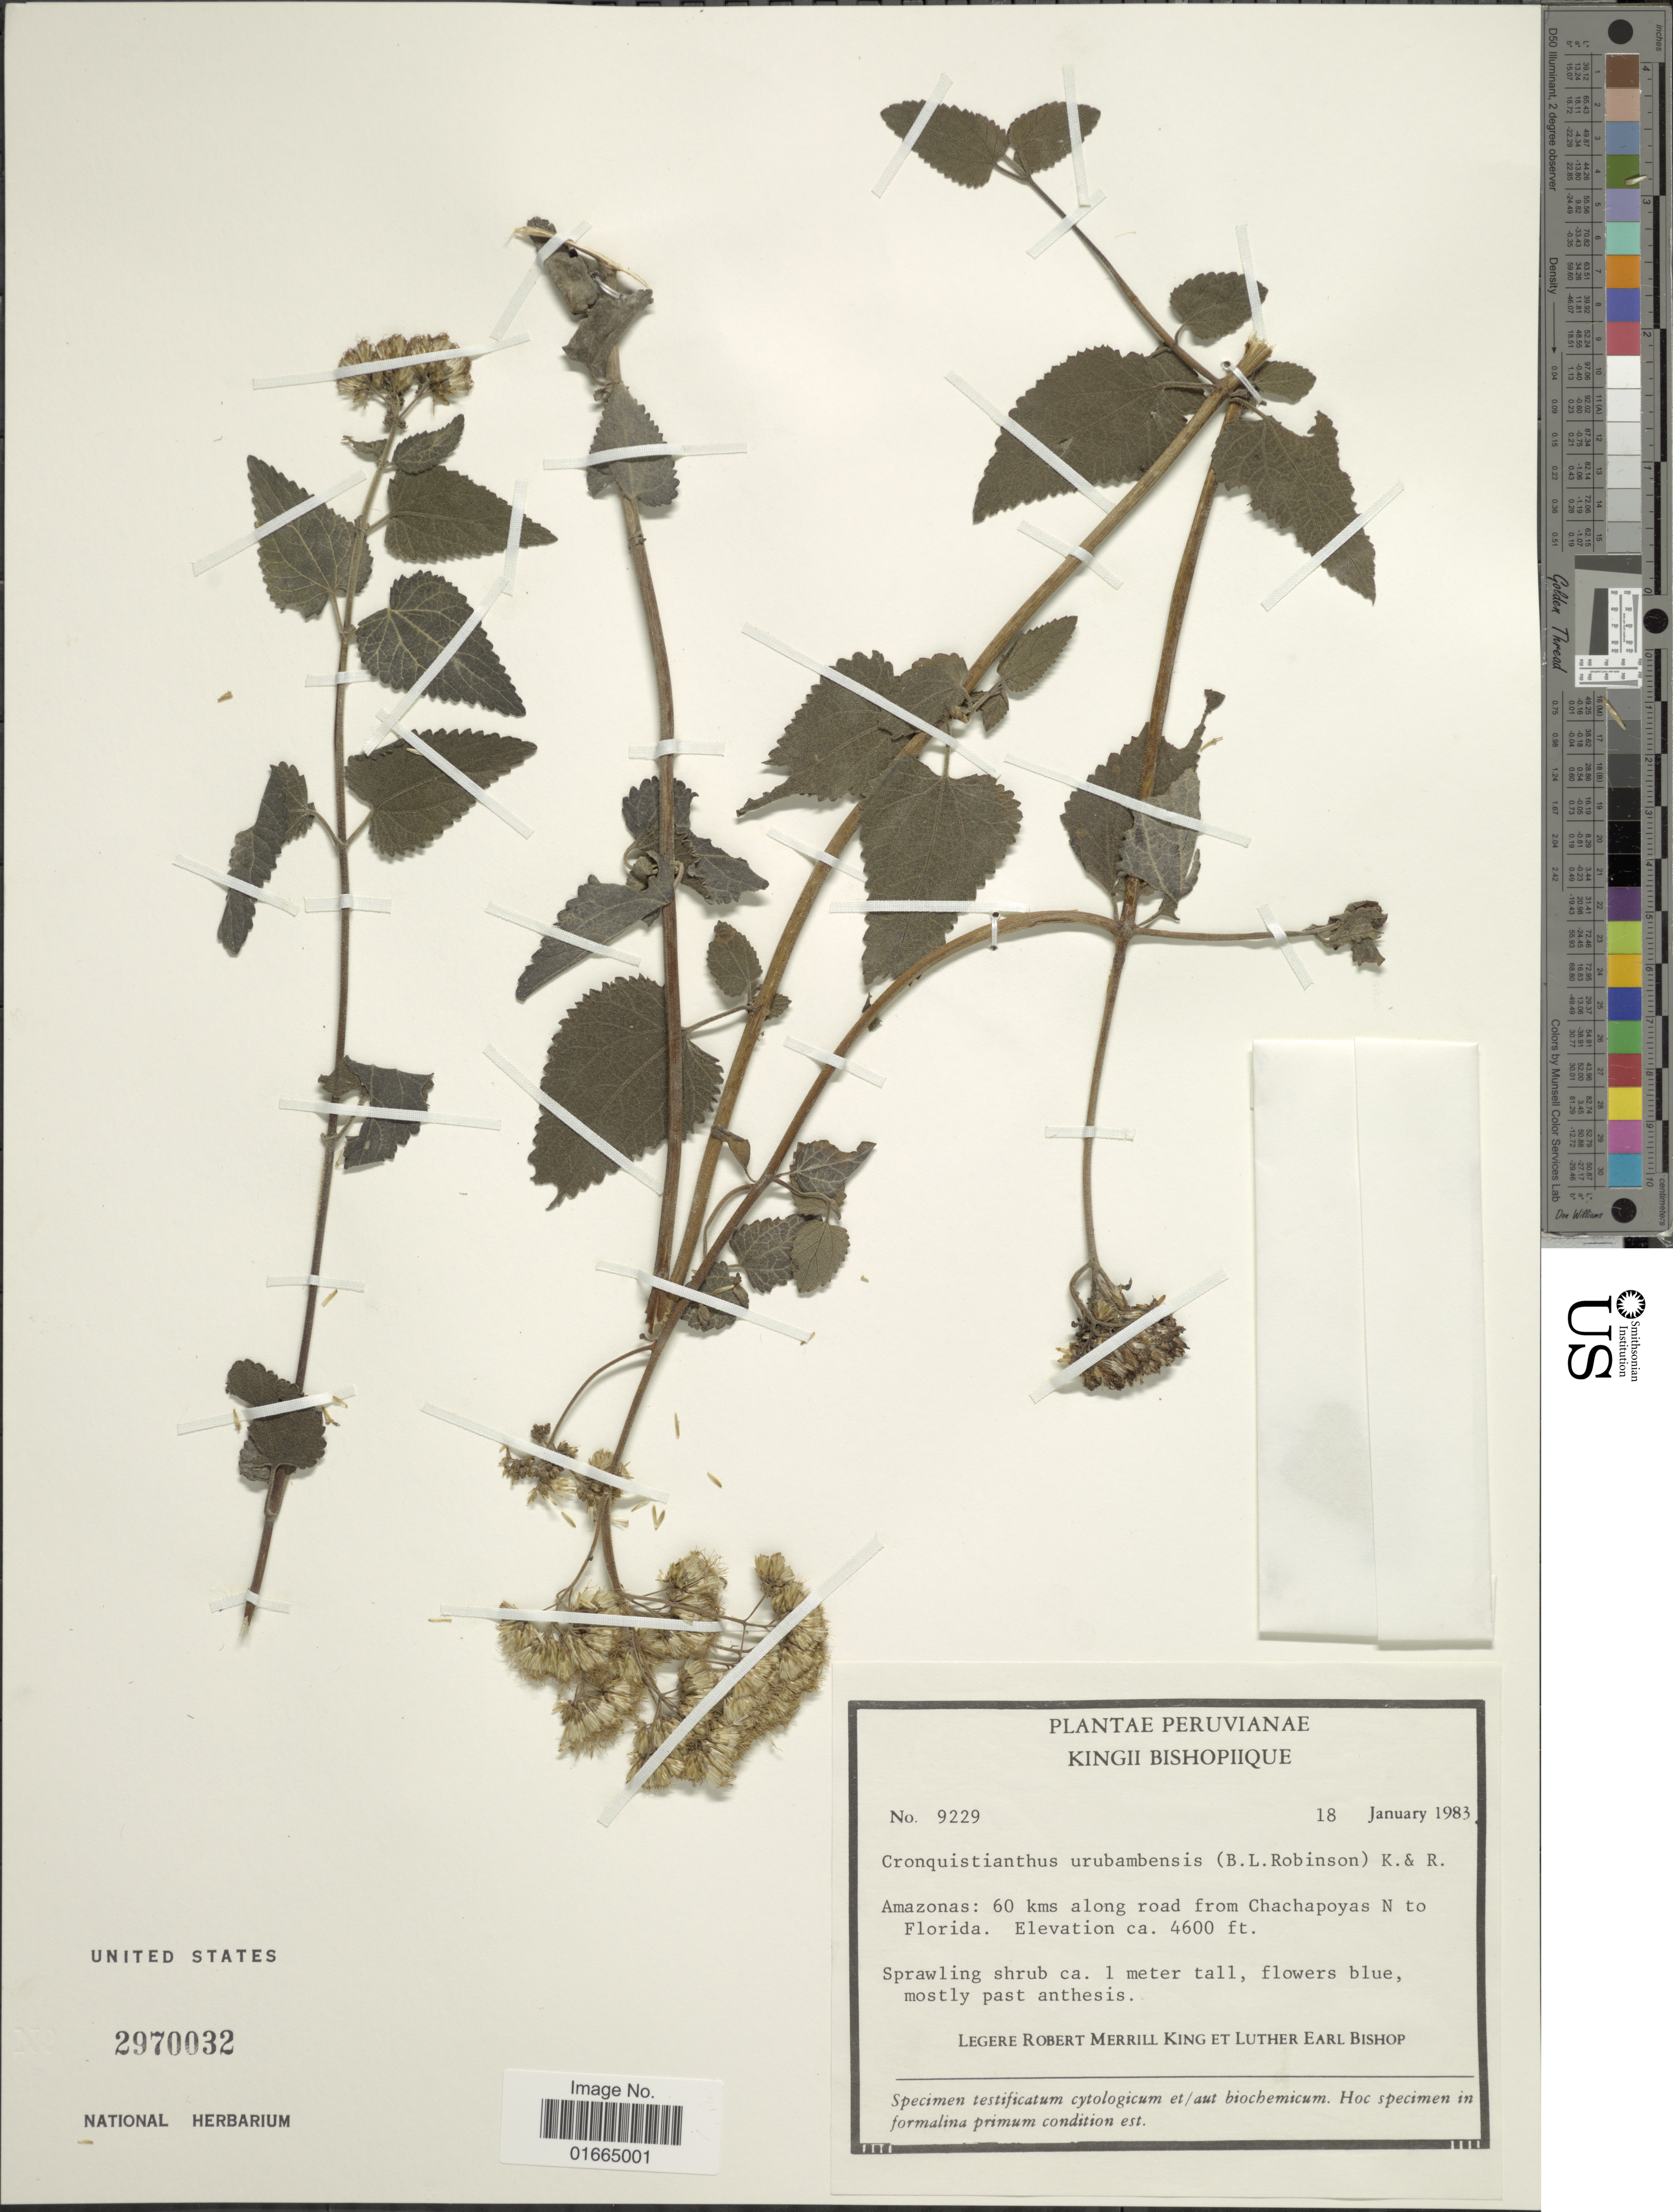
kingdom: Plantae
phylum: Tracheophyta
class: Magnoliopsida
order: Asterales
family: Asteraceae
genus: Cronquistianthus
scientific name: Cronquistianthus callacatensis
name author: (Hieron.) R.M. King & H. Rob.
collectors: R. M. King & L. E. Bishop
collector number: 9229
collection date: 1983-01-18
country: Peru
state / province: Amazonas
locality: Amazonas: 60 kms along road from Chachapoyas N to Florida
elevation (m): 1402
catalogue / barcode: US 2970032